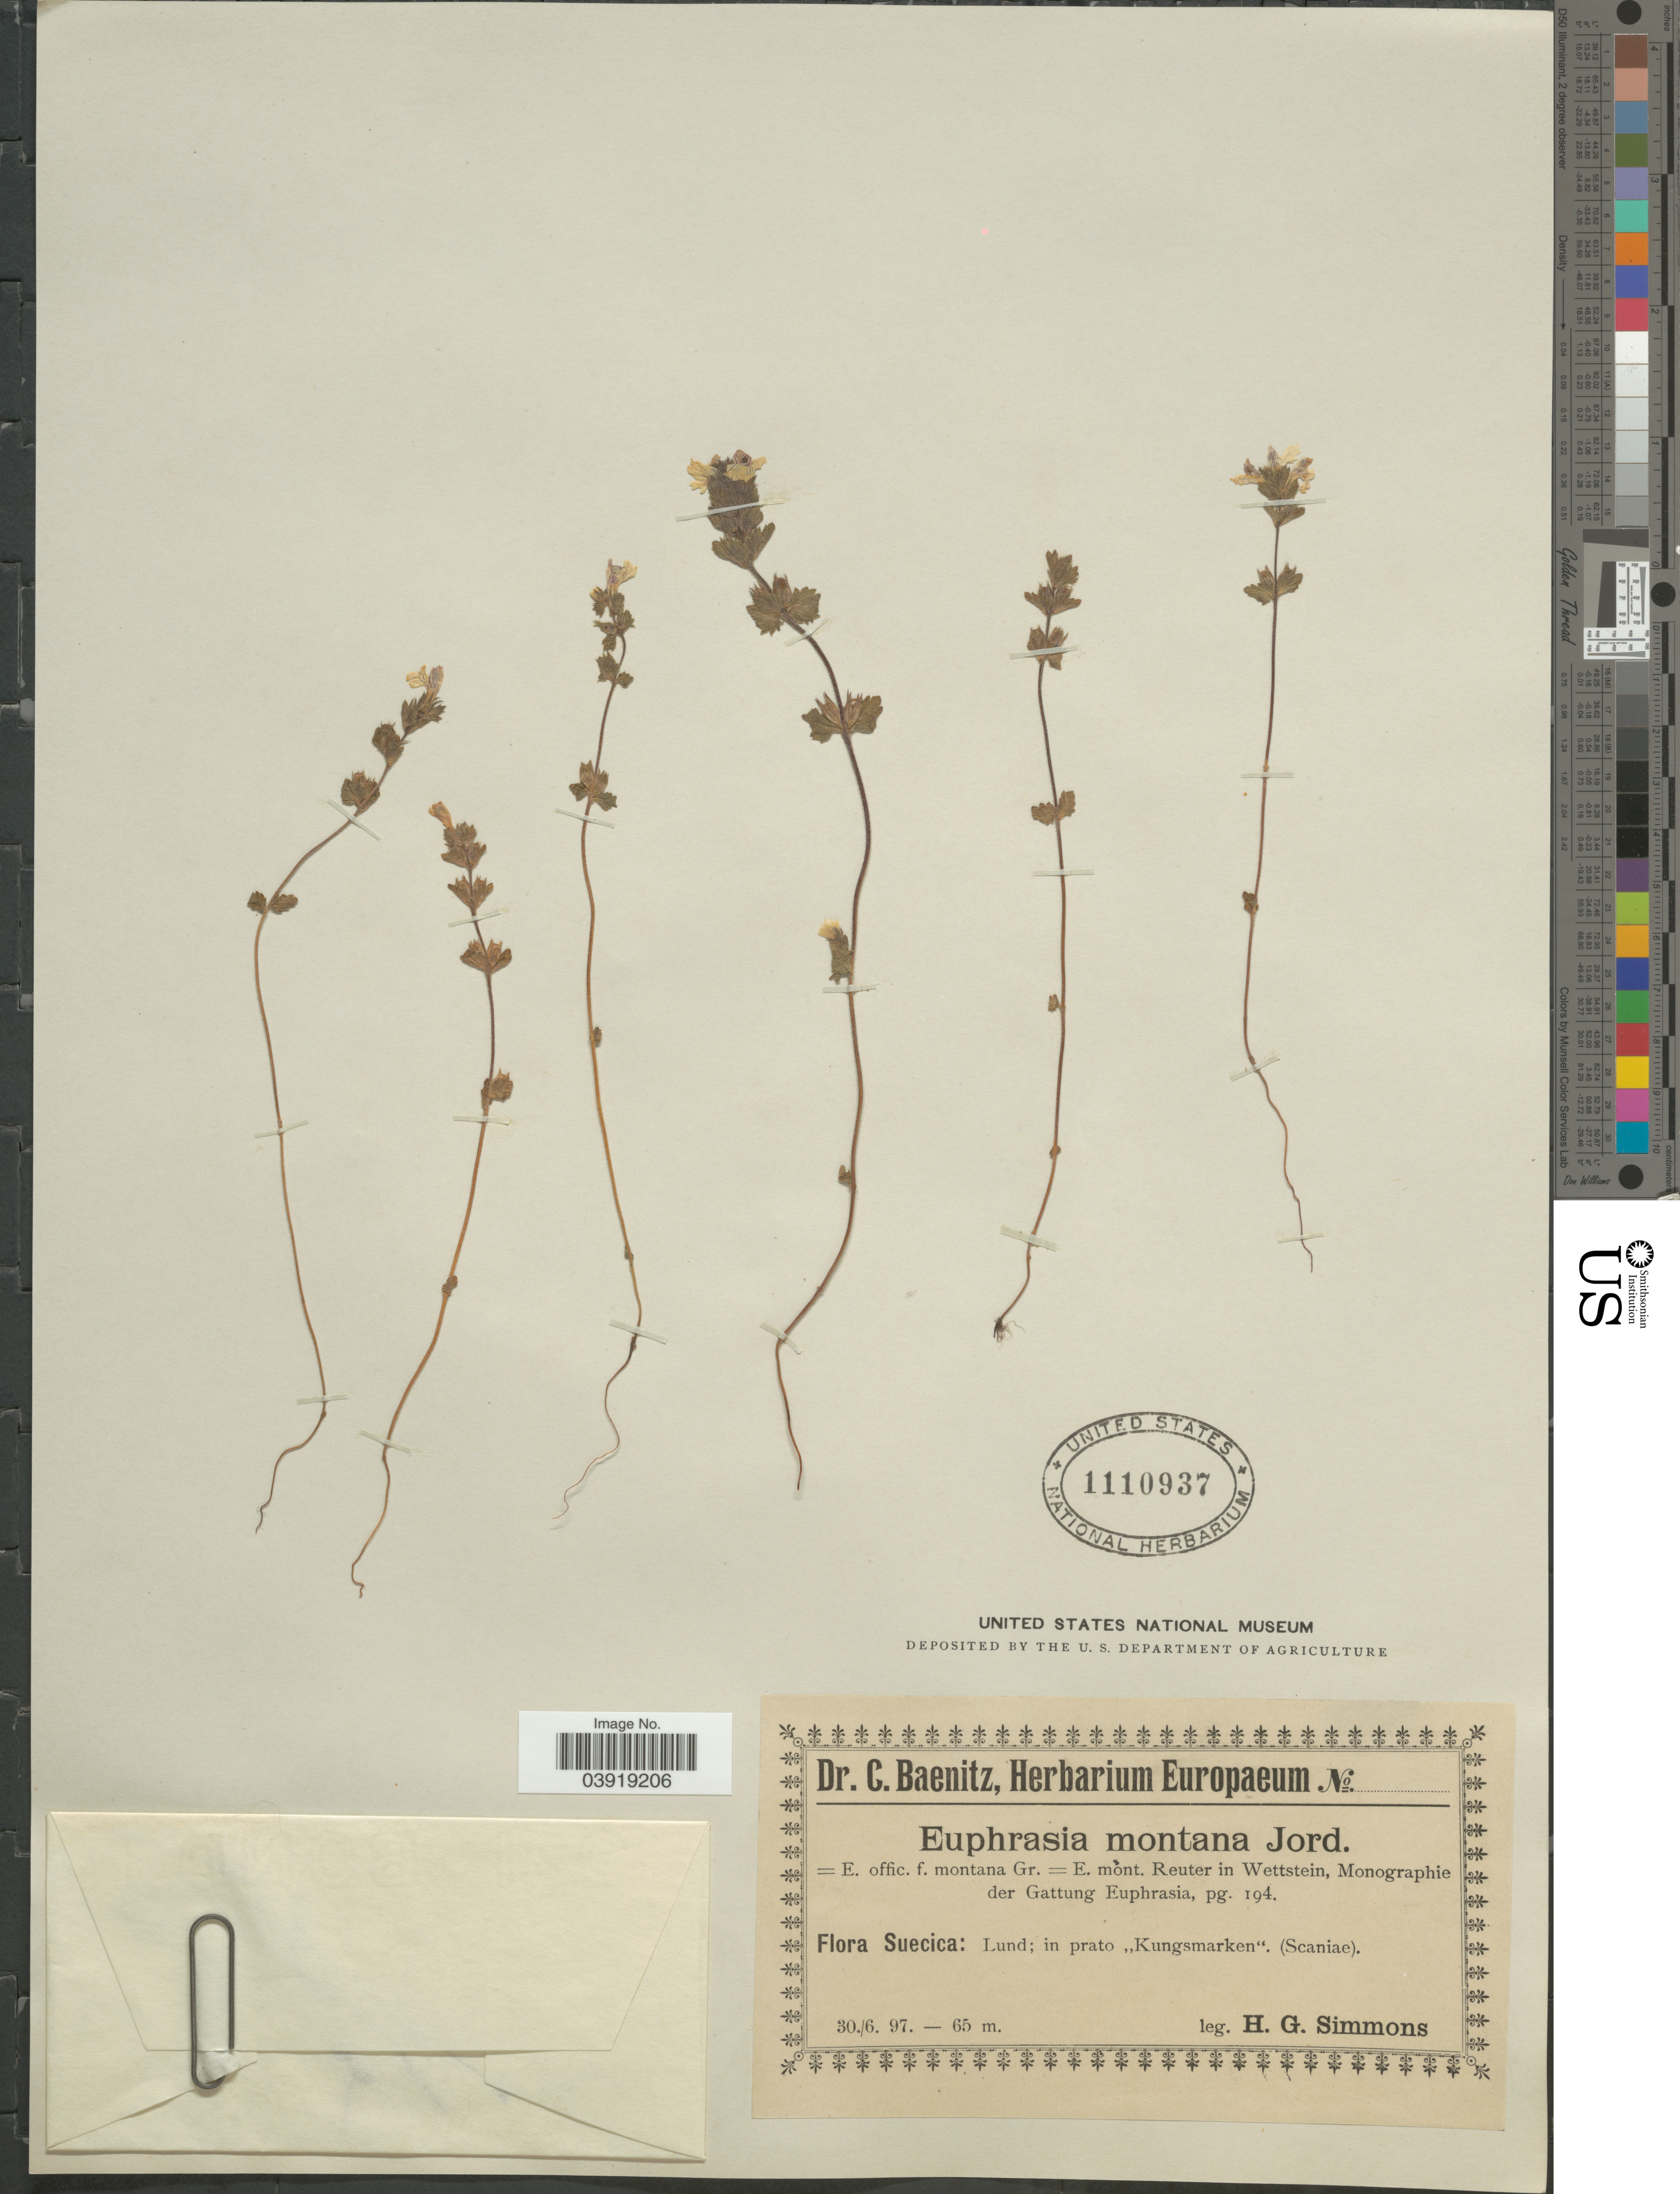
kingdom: Plantae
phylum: Tracheophyta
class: Magnoliopsida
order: Lamiales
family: Orobanchaceae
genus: Euphrasia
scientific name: Euphrasia montana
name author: Jord.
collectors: H. Simmons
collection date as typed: Transcribed d/m/y: 30/6/97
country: Sweden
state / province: Skåne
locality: Suecica: Lund; in prato "Kungsmarken". (Scaniae).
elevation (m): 65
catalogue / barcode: US 1110937